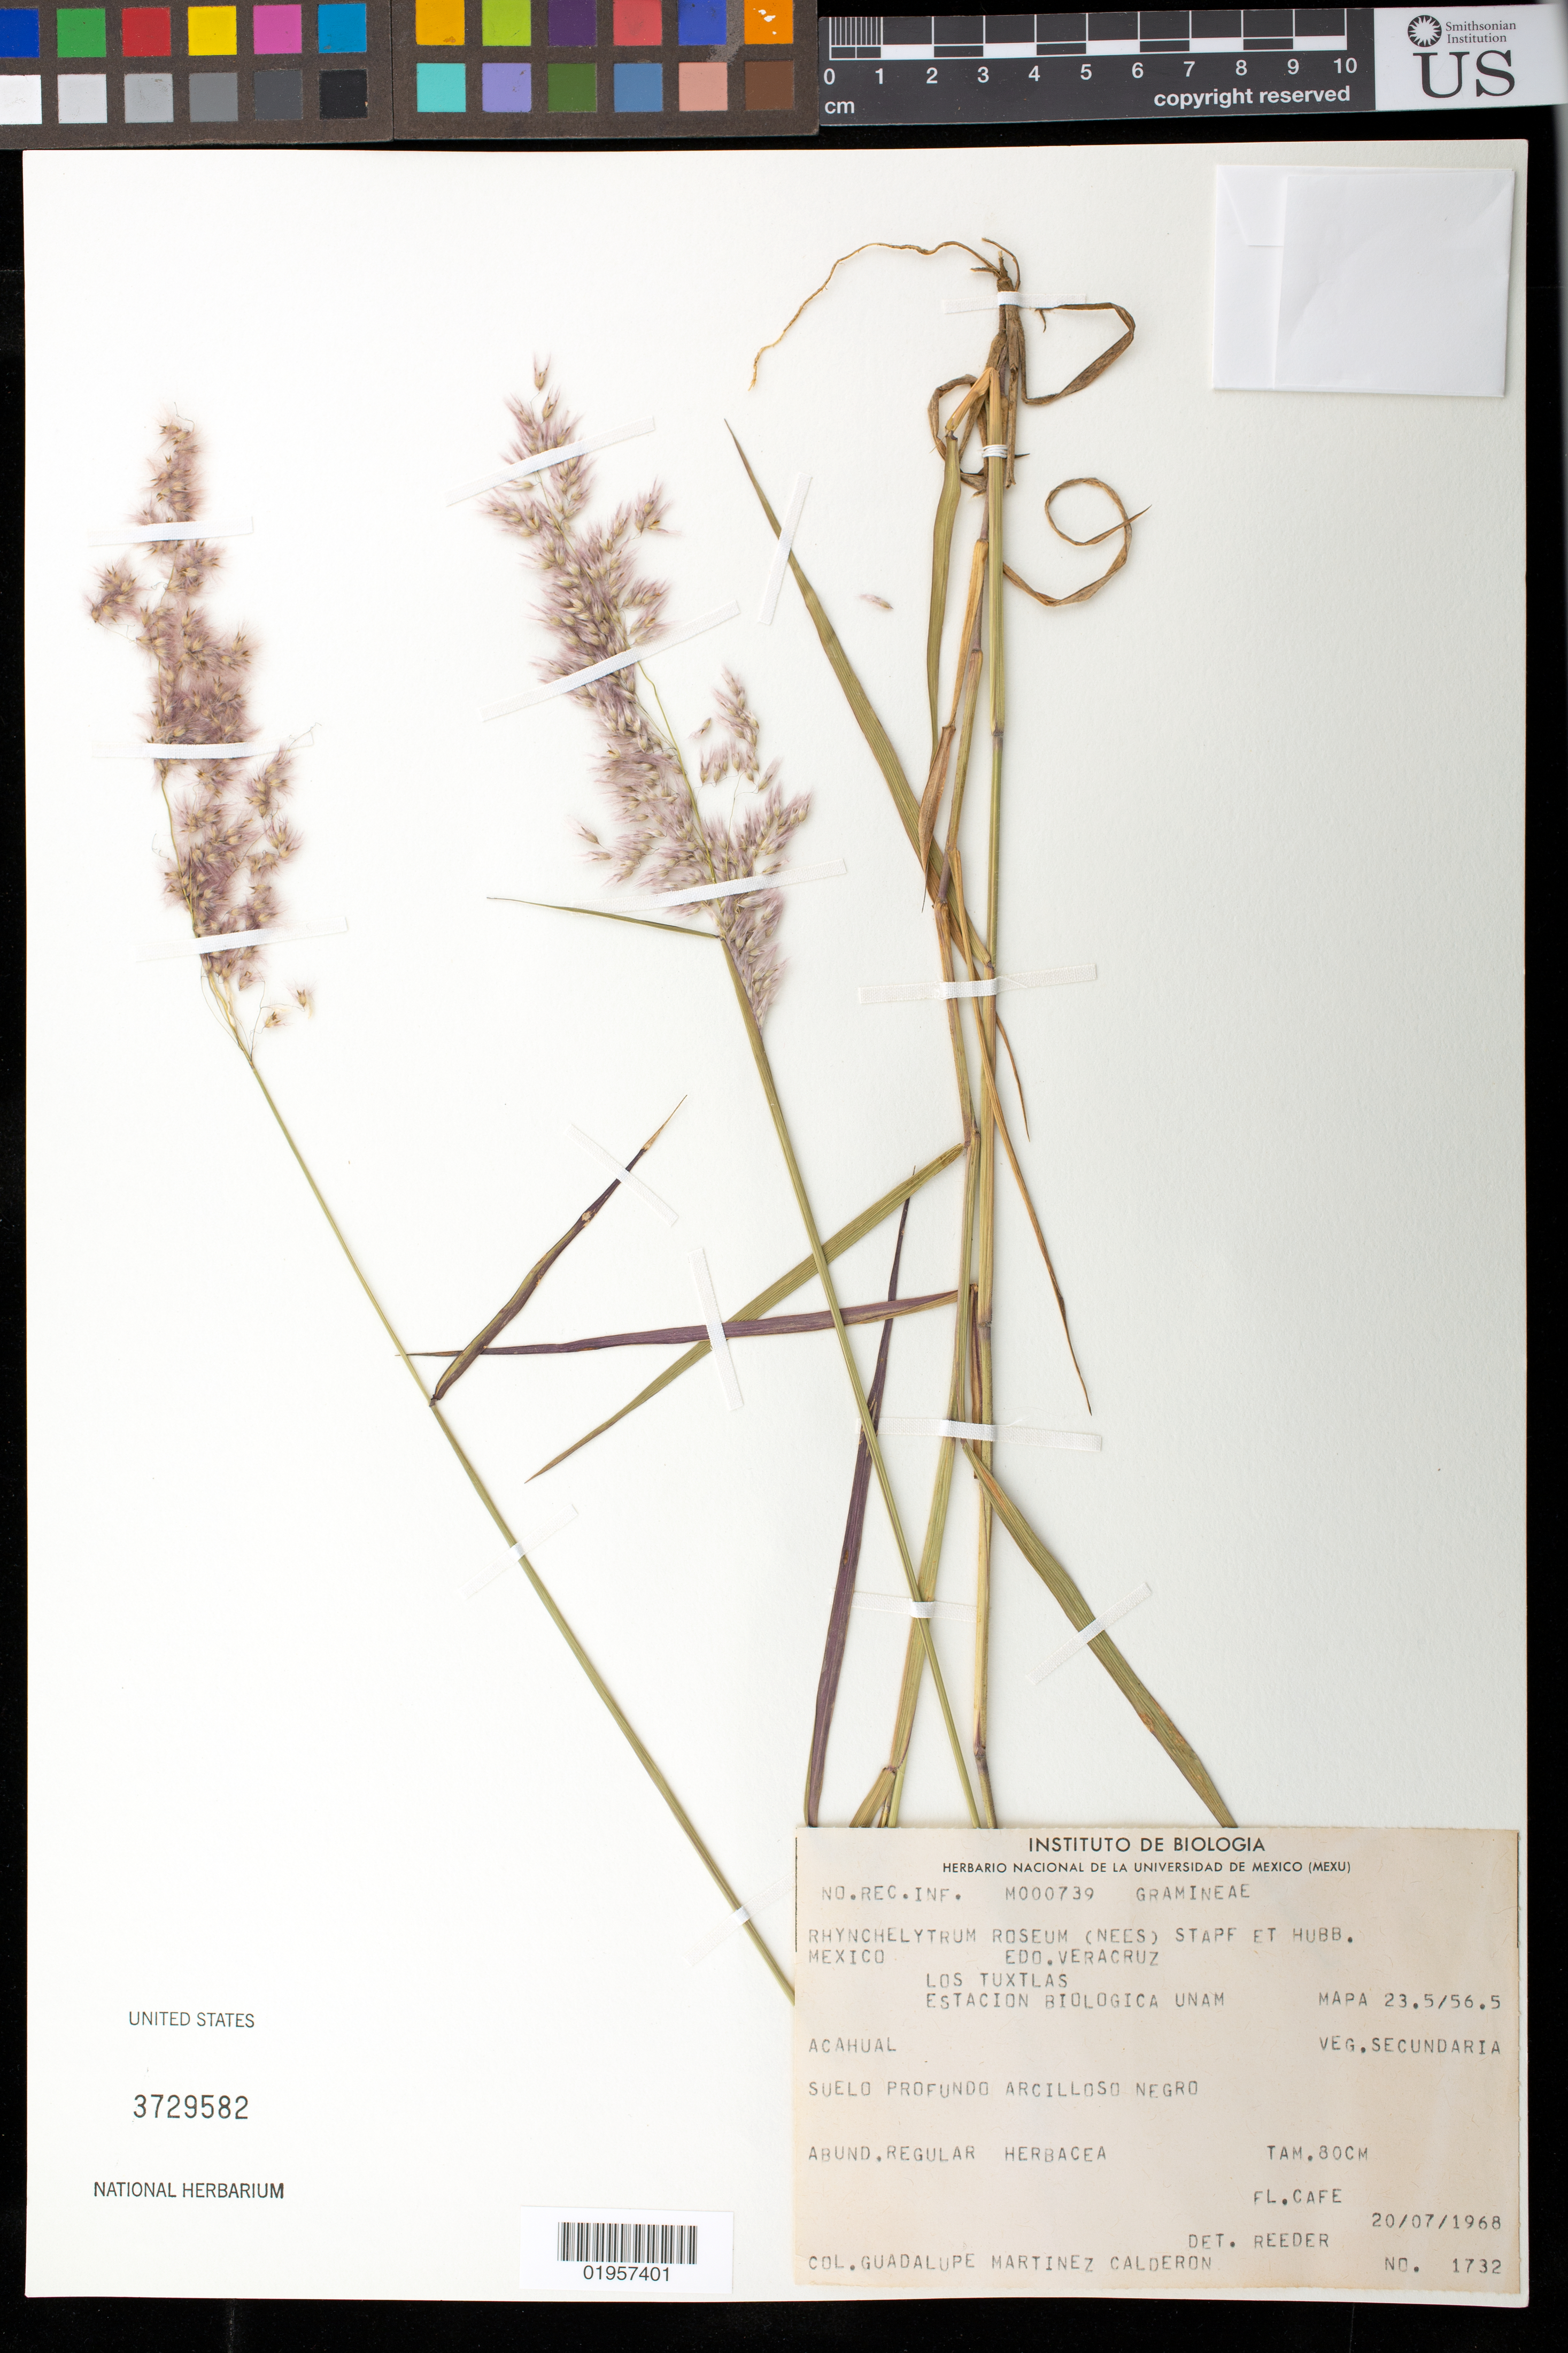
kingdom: Plantae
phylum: Tracheophyta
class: Liliopsida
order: Poales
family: Poaceae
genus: Melinis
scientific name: Melinis repens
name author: (Willd.) Zizka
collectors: G. M. Calderon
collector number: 1732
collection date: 1968-07-20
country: México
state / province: Veracruz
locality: Estacion Biologica Unam, Los Tuxtlas.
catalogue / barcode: US 3729582